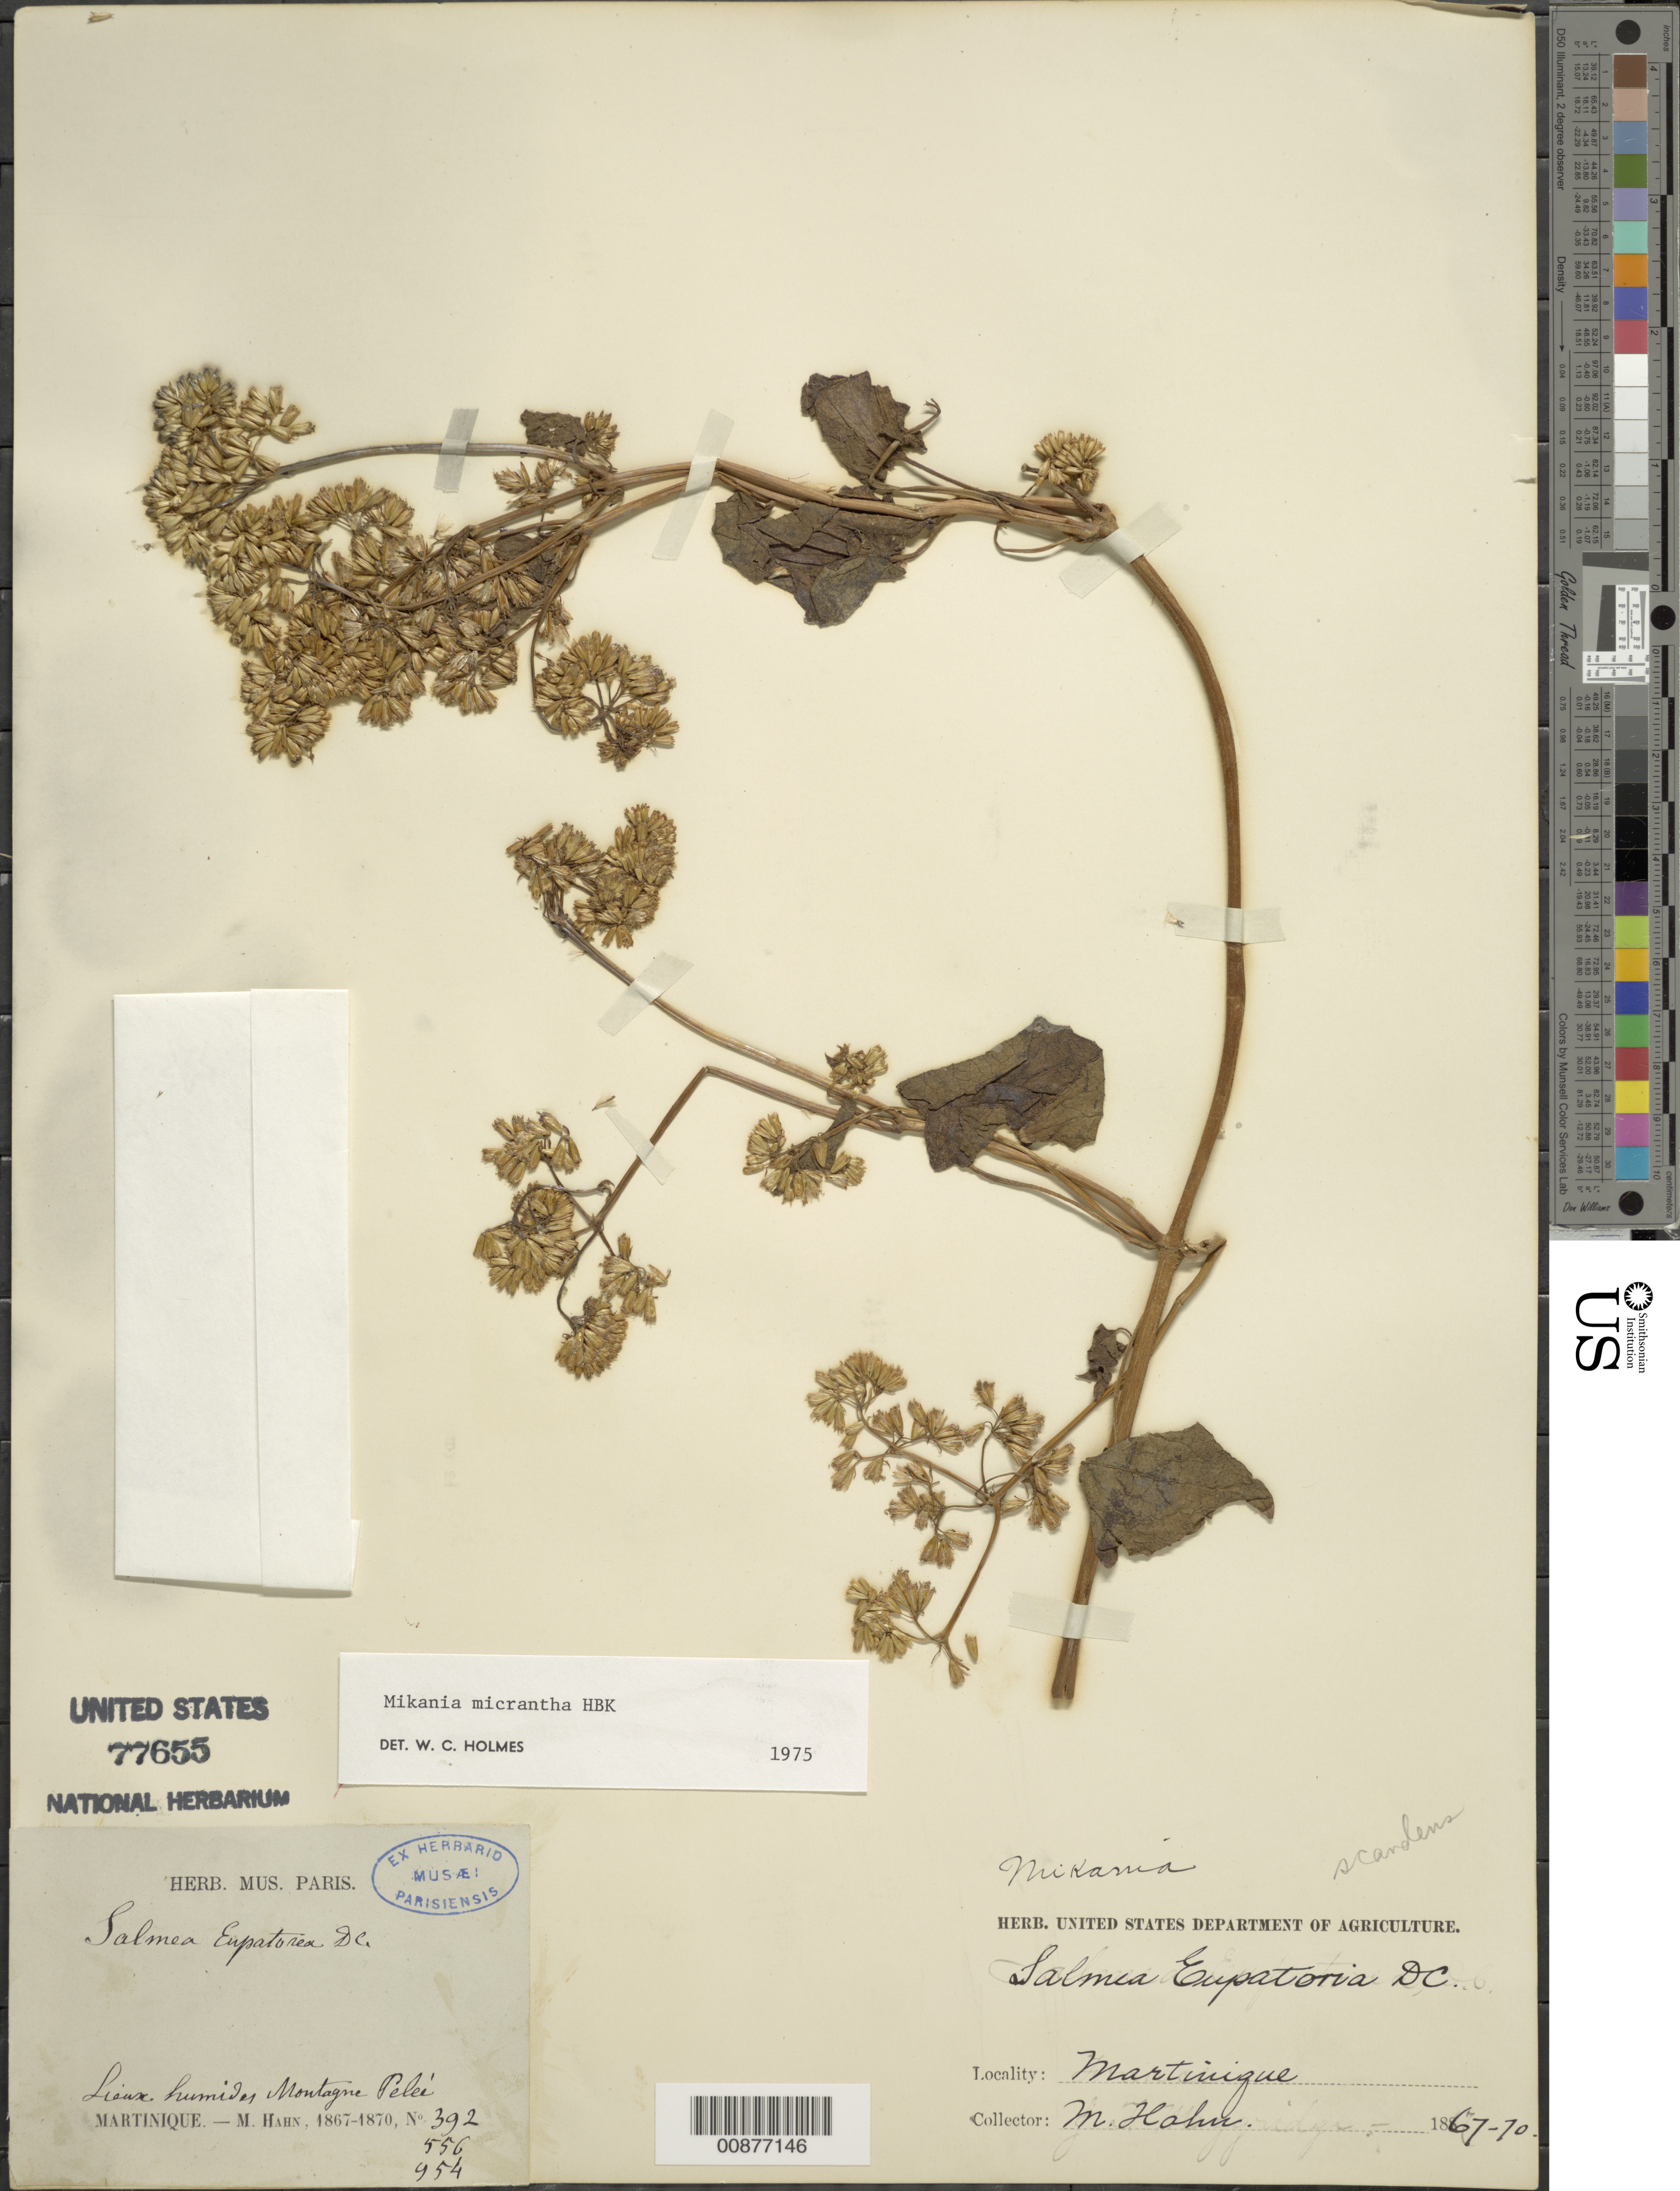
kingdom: Plantae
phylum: Tracheophyta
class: Magnoliopsida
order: Asterales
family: Asteraceae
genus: Mikania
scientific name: Mikania micrantha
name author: Kunth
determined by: Holmes, Walter C., (BAYLU), Baylor University (UNITED STATES)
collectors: M. Hahn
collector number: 392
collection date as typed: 1867 to -- --- 1870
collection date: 1867/1870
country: Martinique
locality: Montagne Pelée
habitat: Sieux humides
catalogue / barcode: US 77655